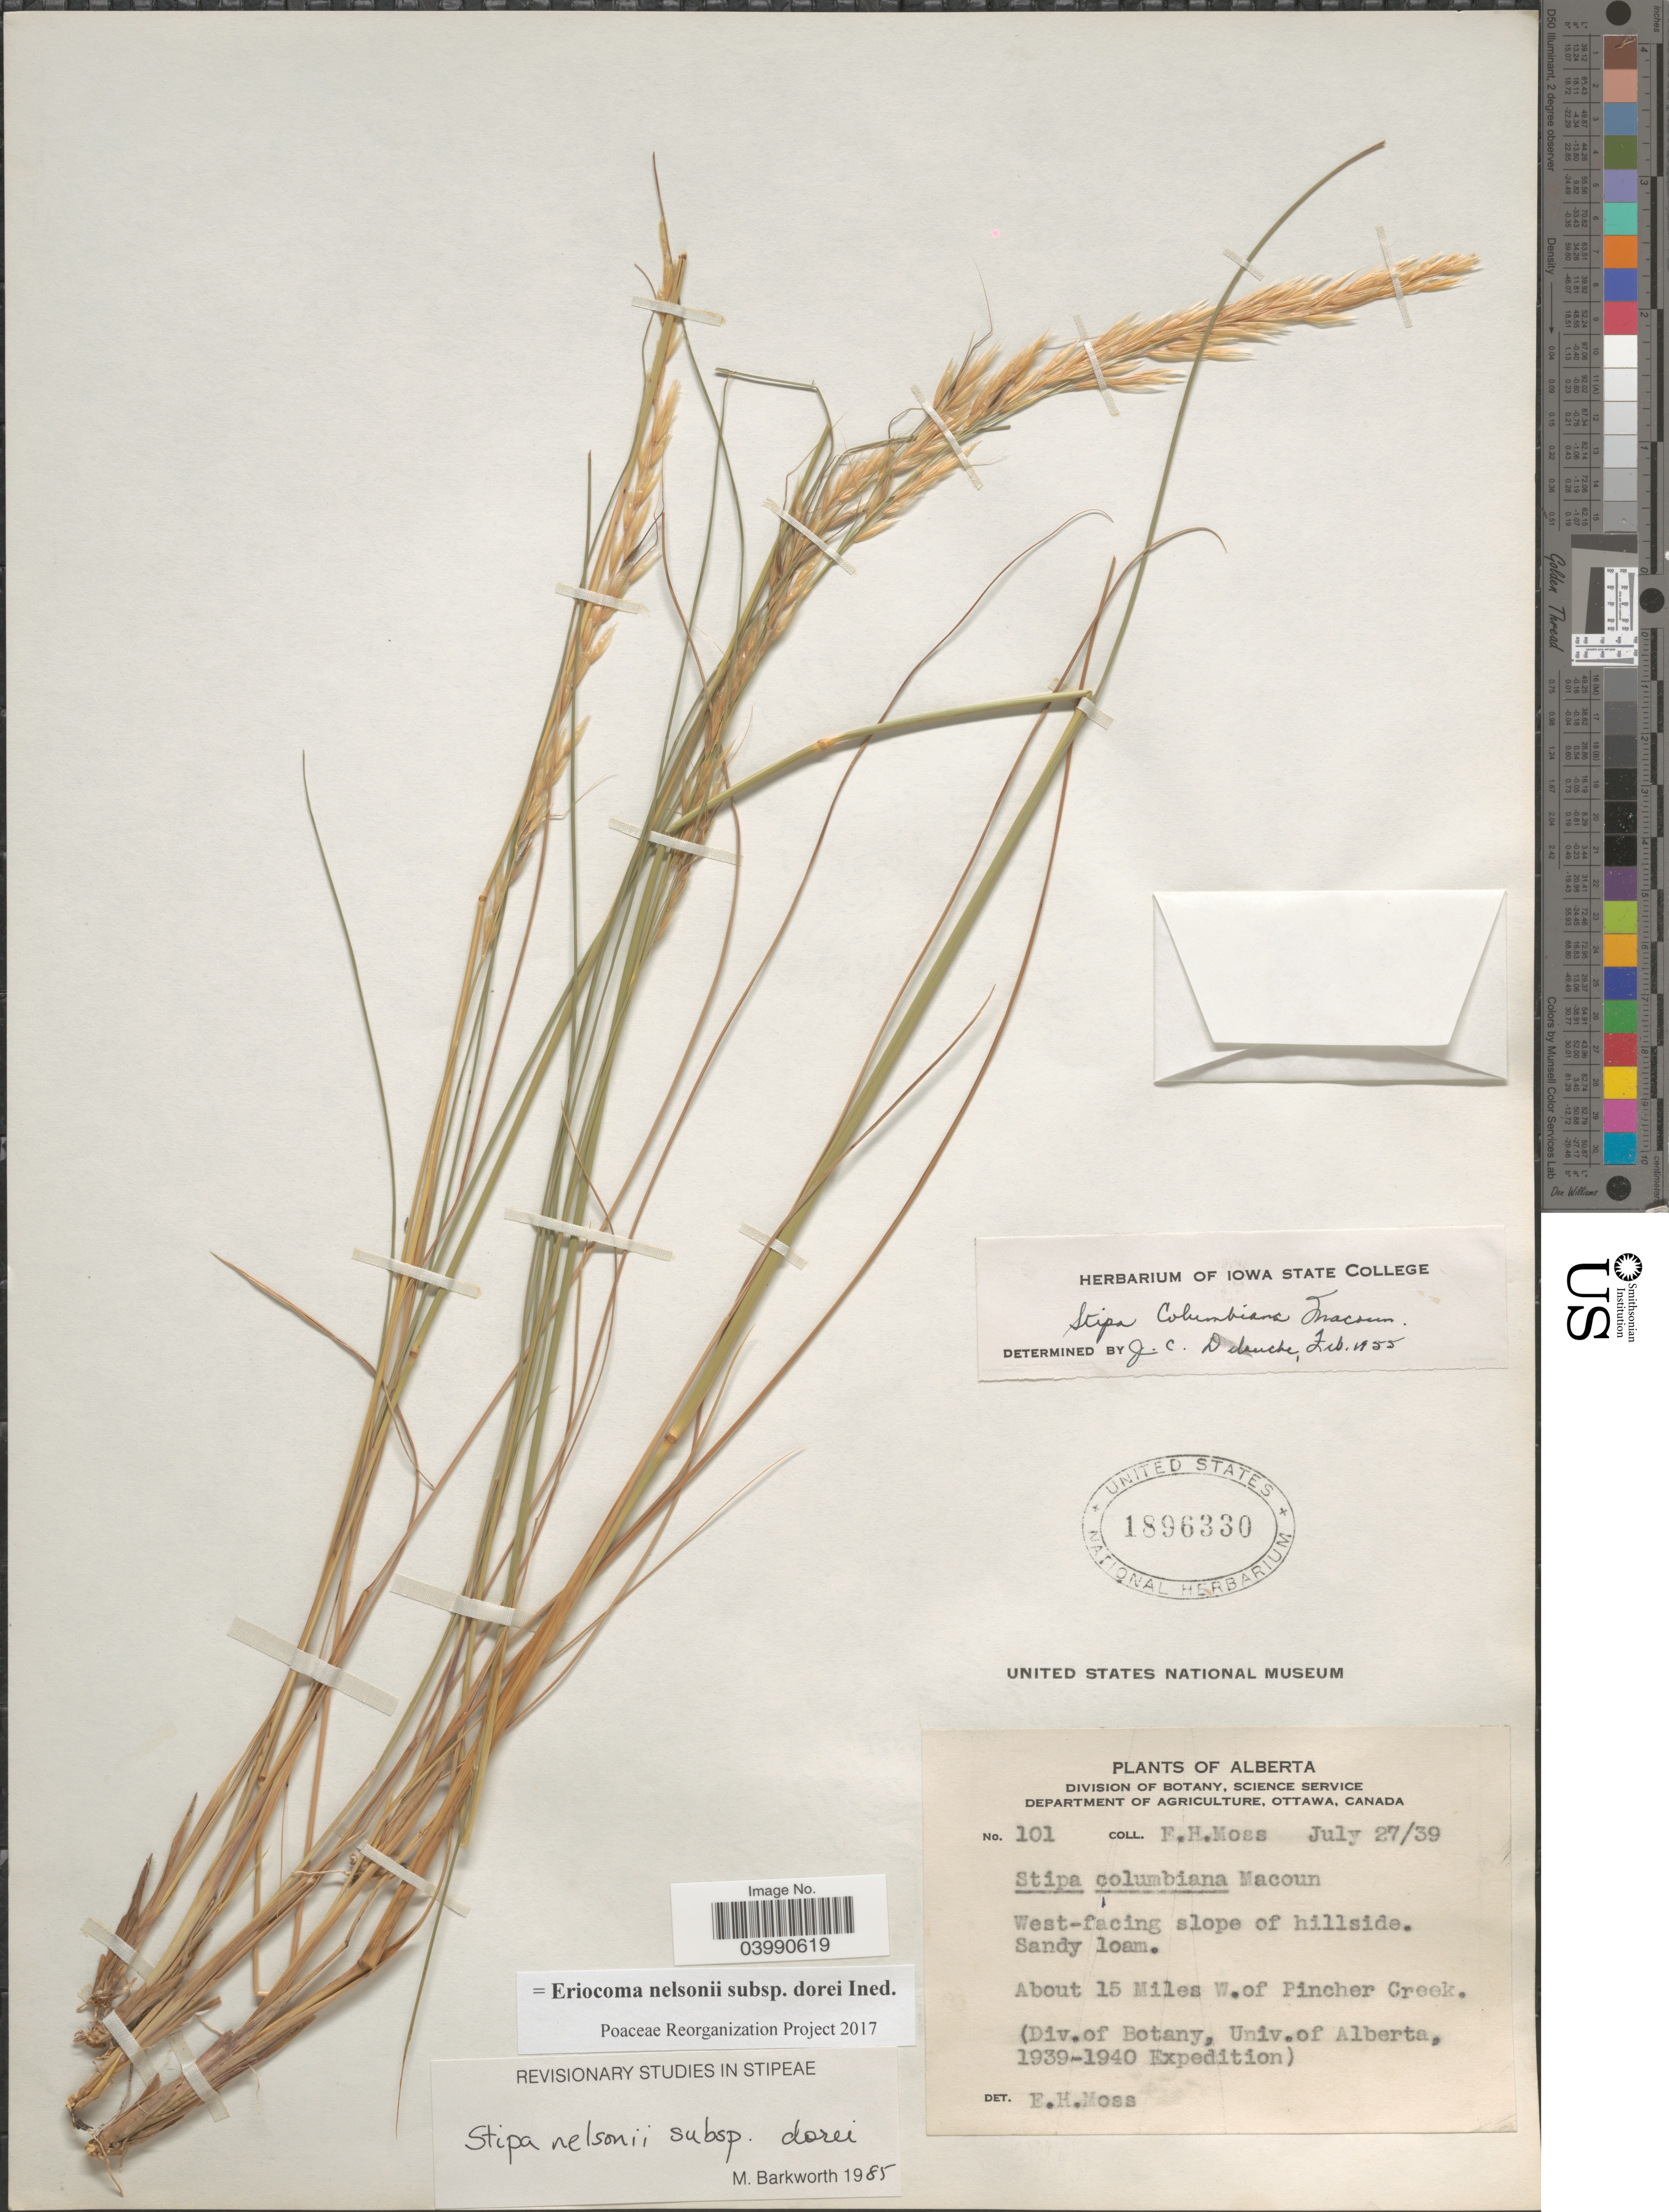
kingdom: Plantae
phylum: Tracheophyta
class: Liliopsida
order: Poales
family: Poaceae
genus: Eriocoma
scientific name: Eriocoma nelsonii subsp. dorei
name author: (Barkworth & J. Maze) Romasch.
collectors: E. Moss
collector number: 101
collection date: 1939-07-27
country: Canada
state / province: Alberta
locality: West-facing slope of hillside. About 15 Miles W.of Pincher Creek.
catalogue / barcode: US 1896330